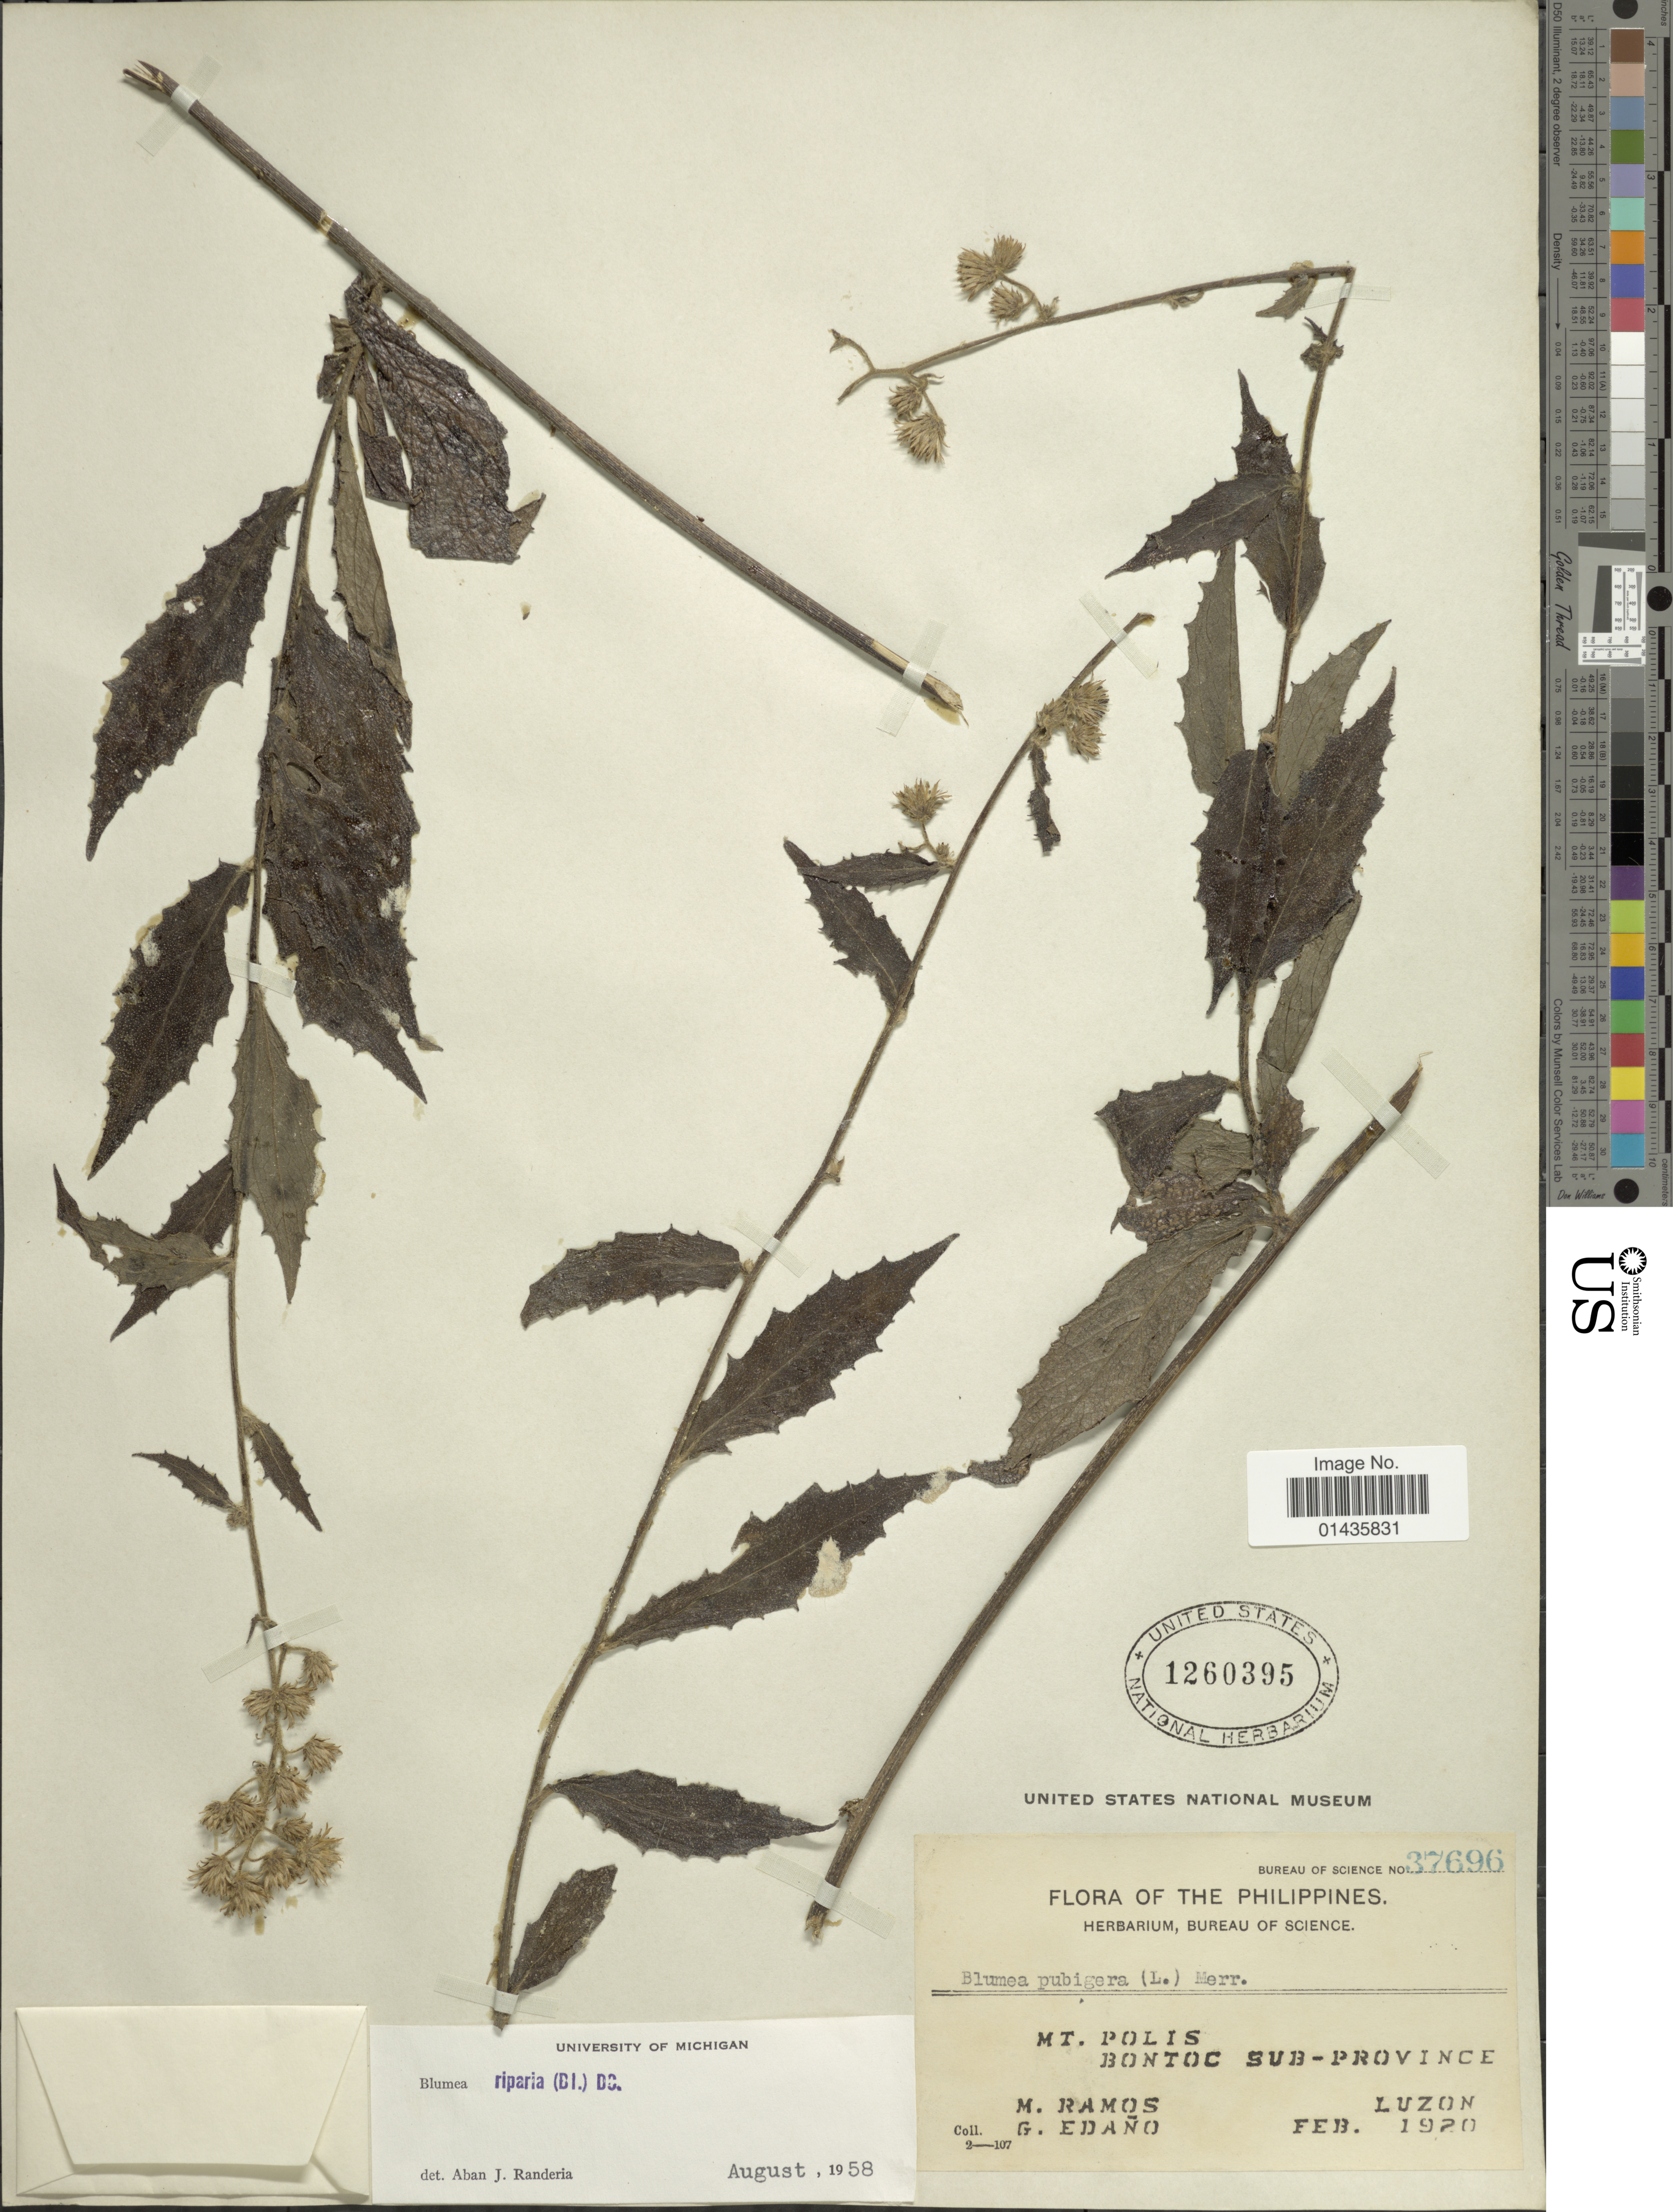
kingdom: Plantae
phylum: Tracheophyta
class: Magnoliopsida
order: Asterales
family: Asteraceae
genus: Blumea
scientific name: Blumea riparia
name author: (Blume) DC.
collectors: M. Ramos & G. Edaño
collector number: Bureau of Science 37696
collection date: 1920-02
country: Philippines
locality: Mt. Polis, Bontoc Sub-Province, Luzon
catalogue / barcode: US 1260395